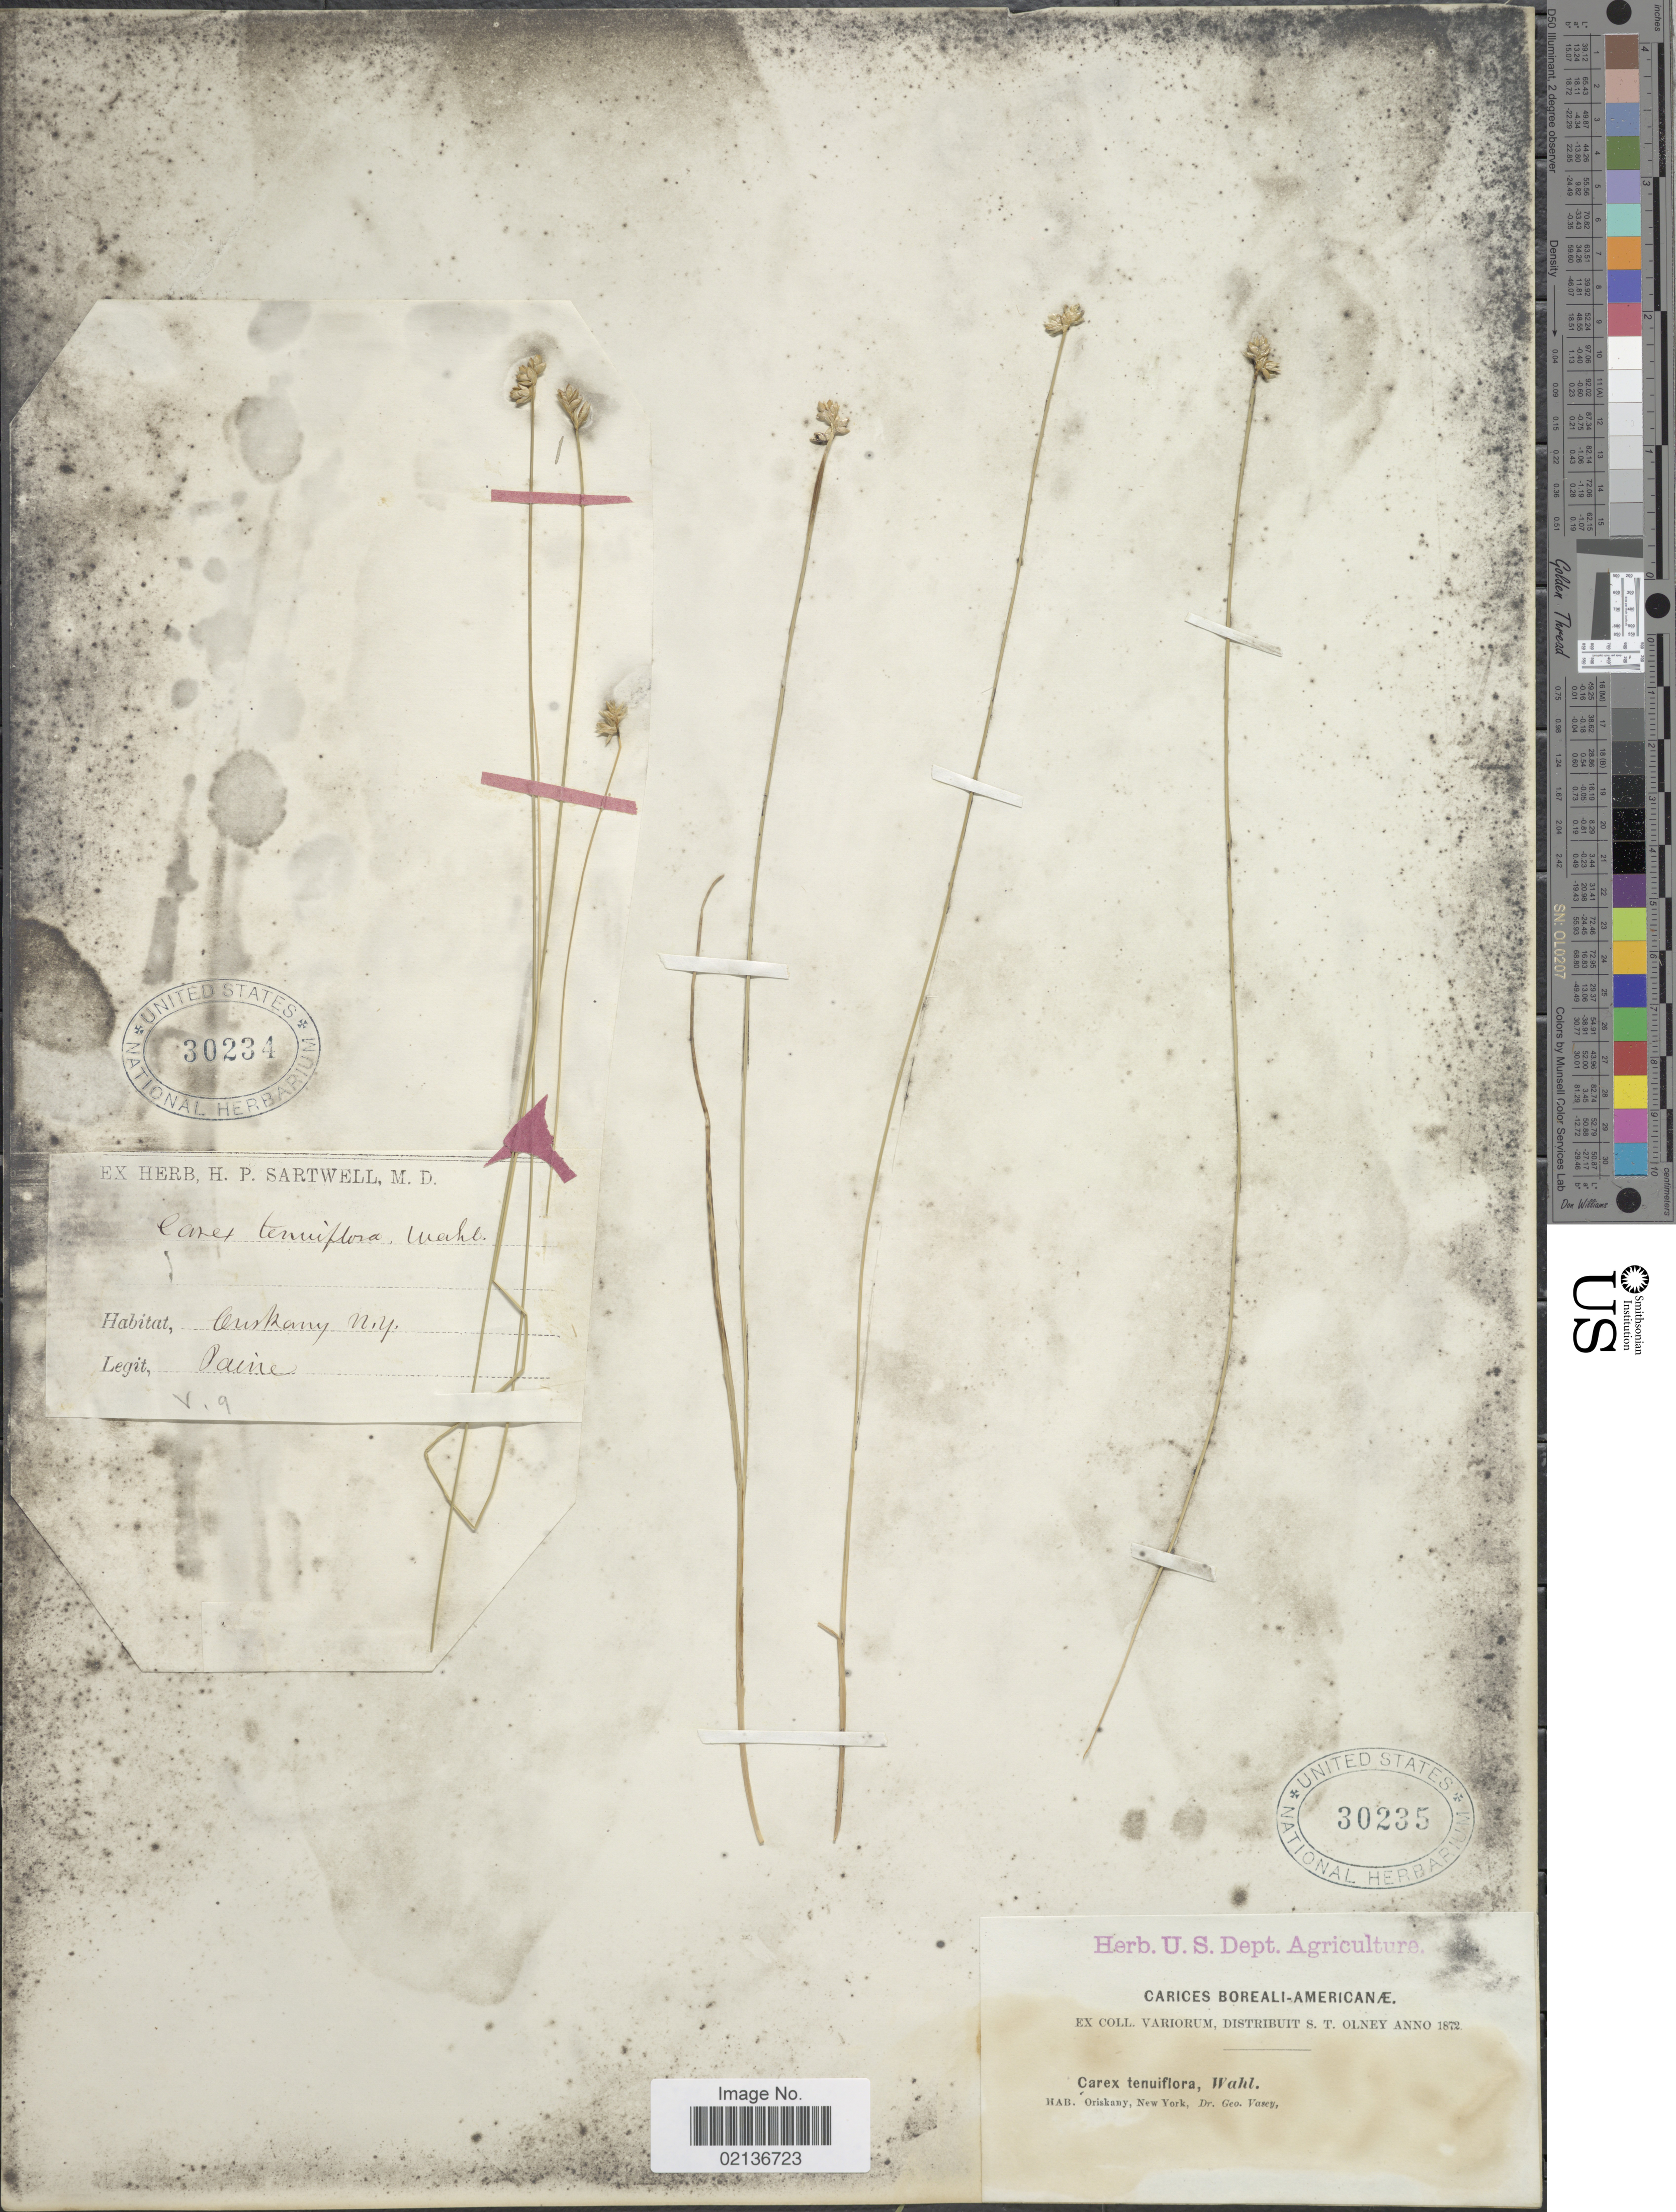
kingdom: Plantae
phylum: Tracheophyta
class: Liliopsida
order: Poales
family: Cyperaceae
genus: Carex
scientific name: Carex tenuiflora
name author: Wahlenb.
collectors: -. Paine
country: United States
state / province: New York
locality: Oriskany, New York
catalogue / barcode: US 30234-2